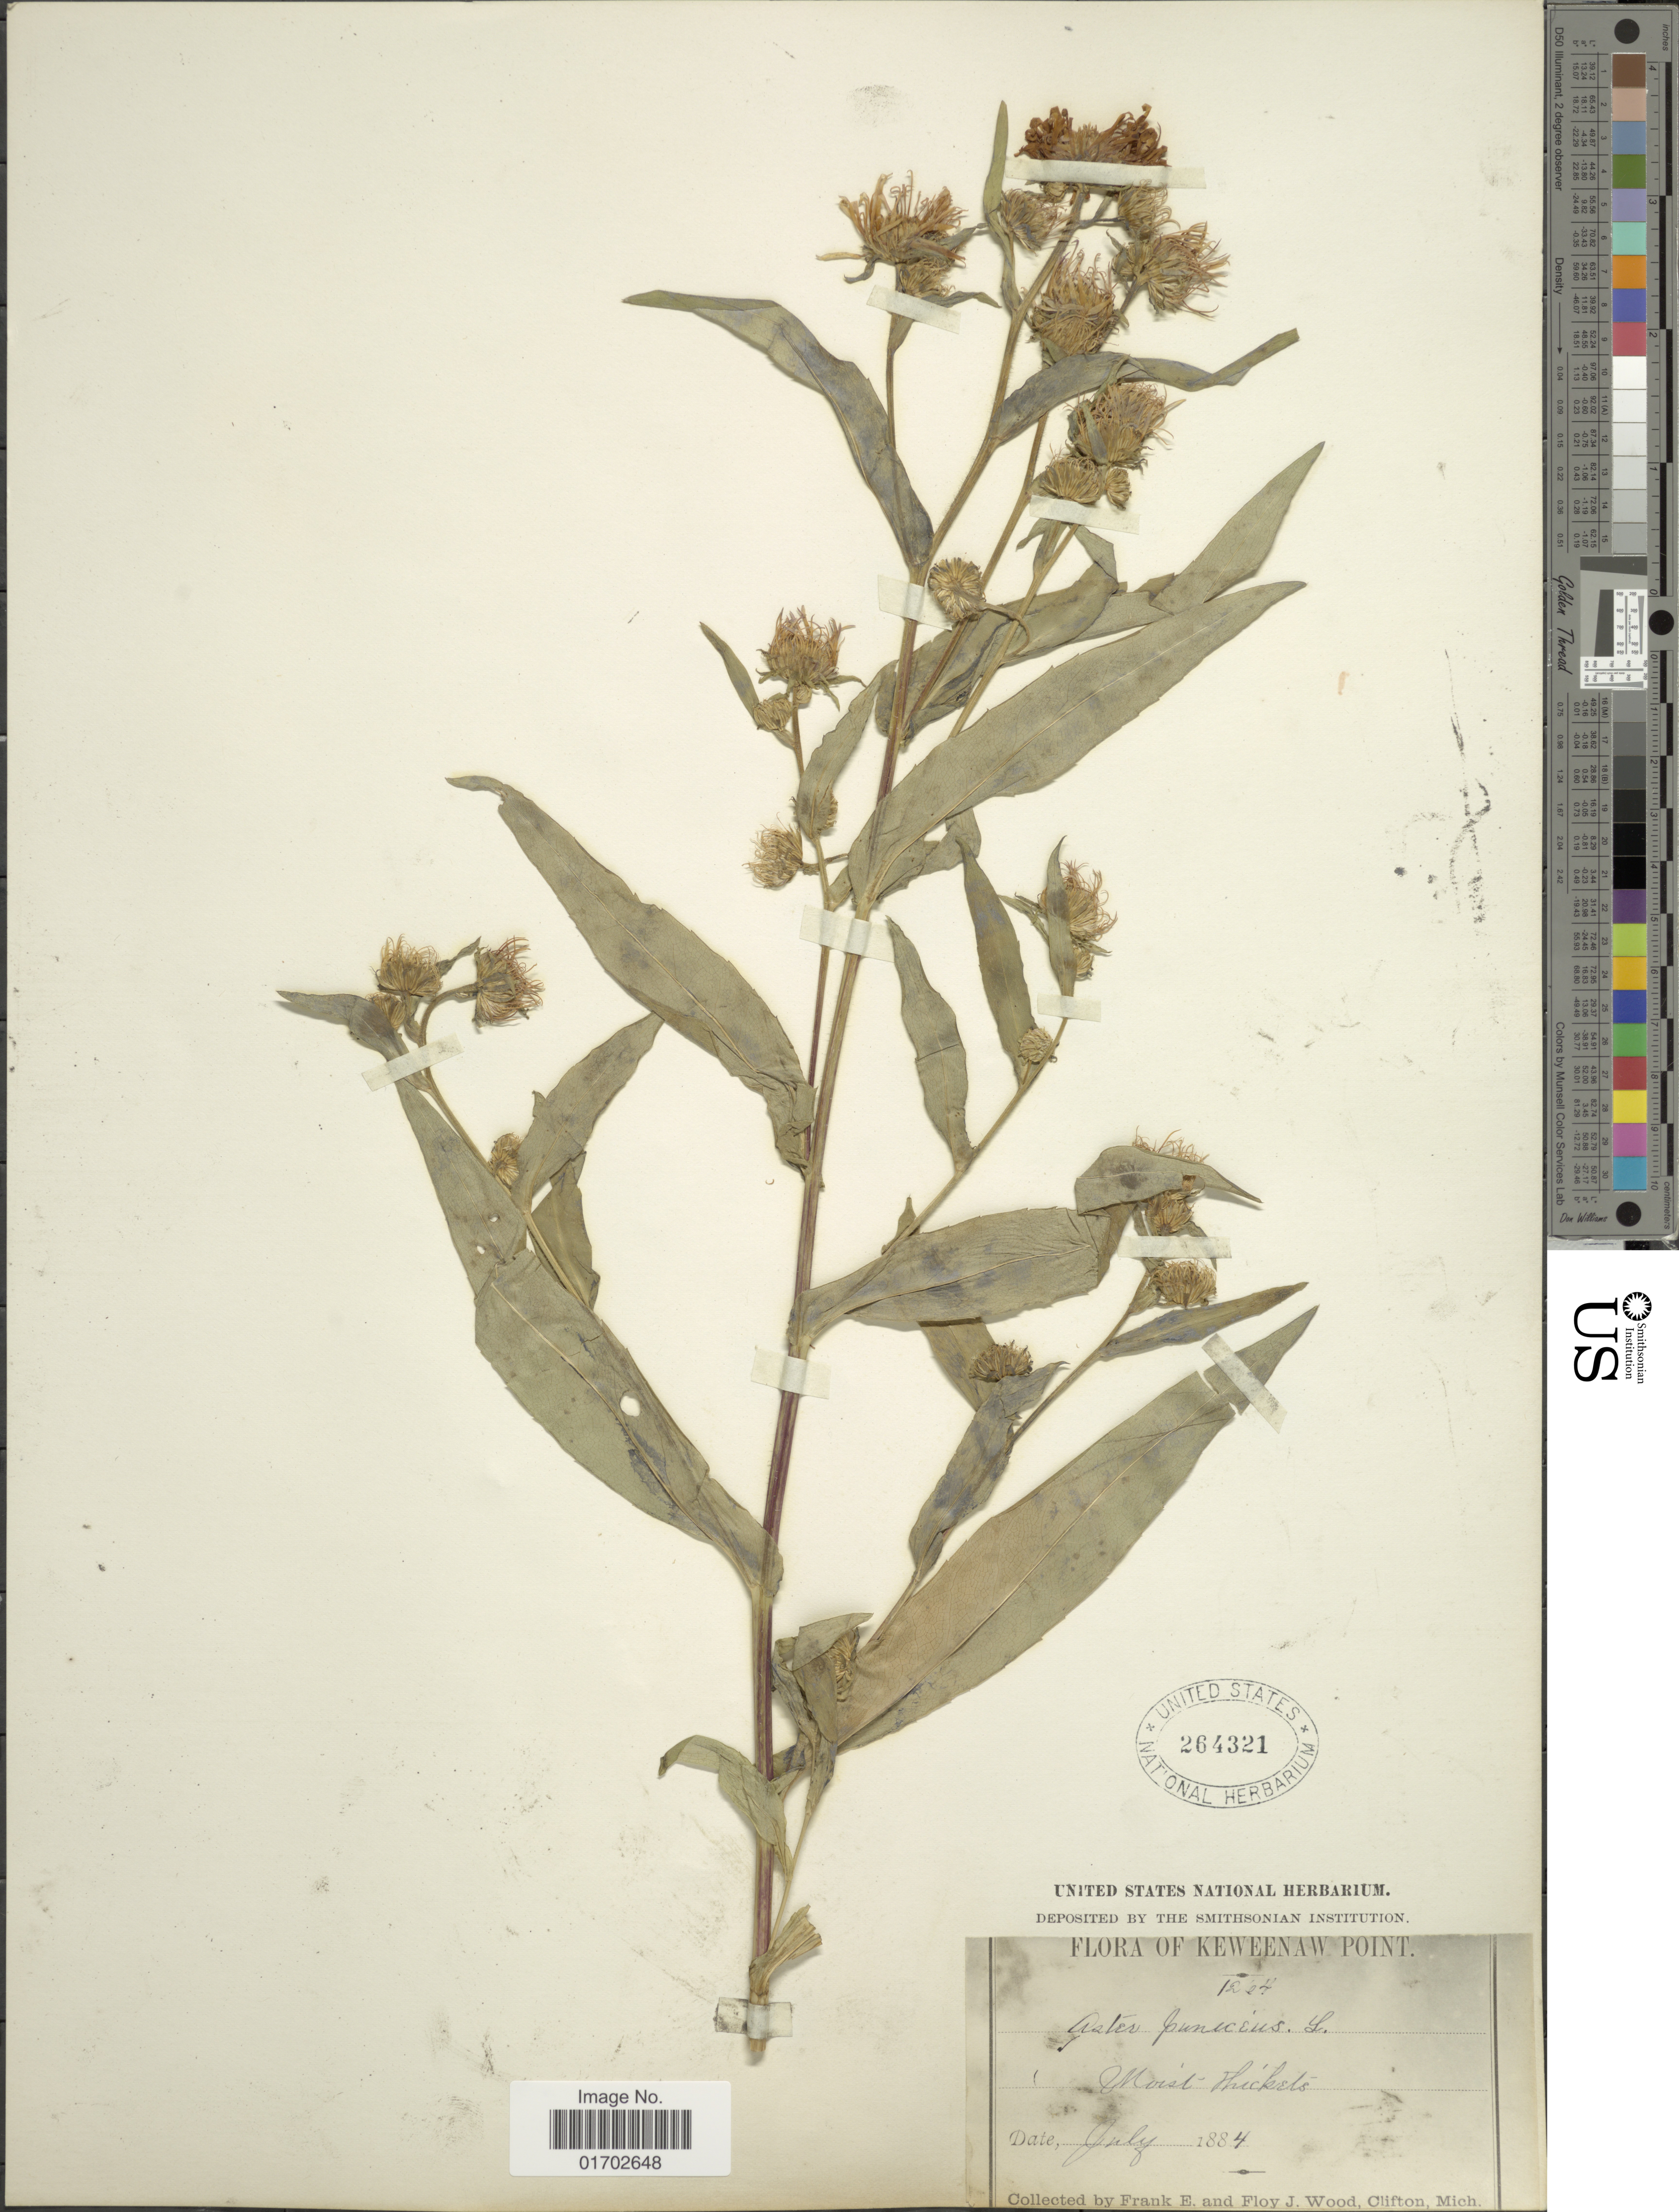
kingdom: Plantae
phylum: Tracheophyta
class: Magnoliopsida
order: Asterales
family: Asteraceae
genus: Symphyotrichum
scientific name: Symphyotrichum puniceum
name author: (L.) Á. Löve & D. Löve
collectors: F. Wood & F. Wood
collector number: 1264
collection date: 1884-07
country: United States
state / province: Michigan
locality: Keweenaw Point, Moist thickets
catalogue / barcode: US 264321